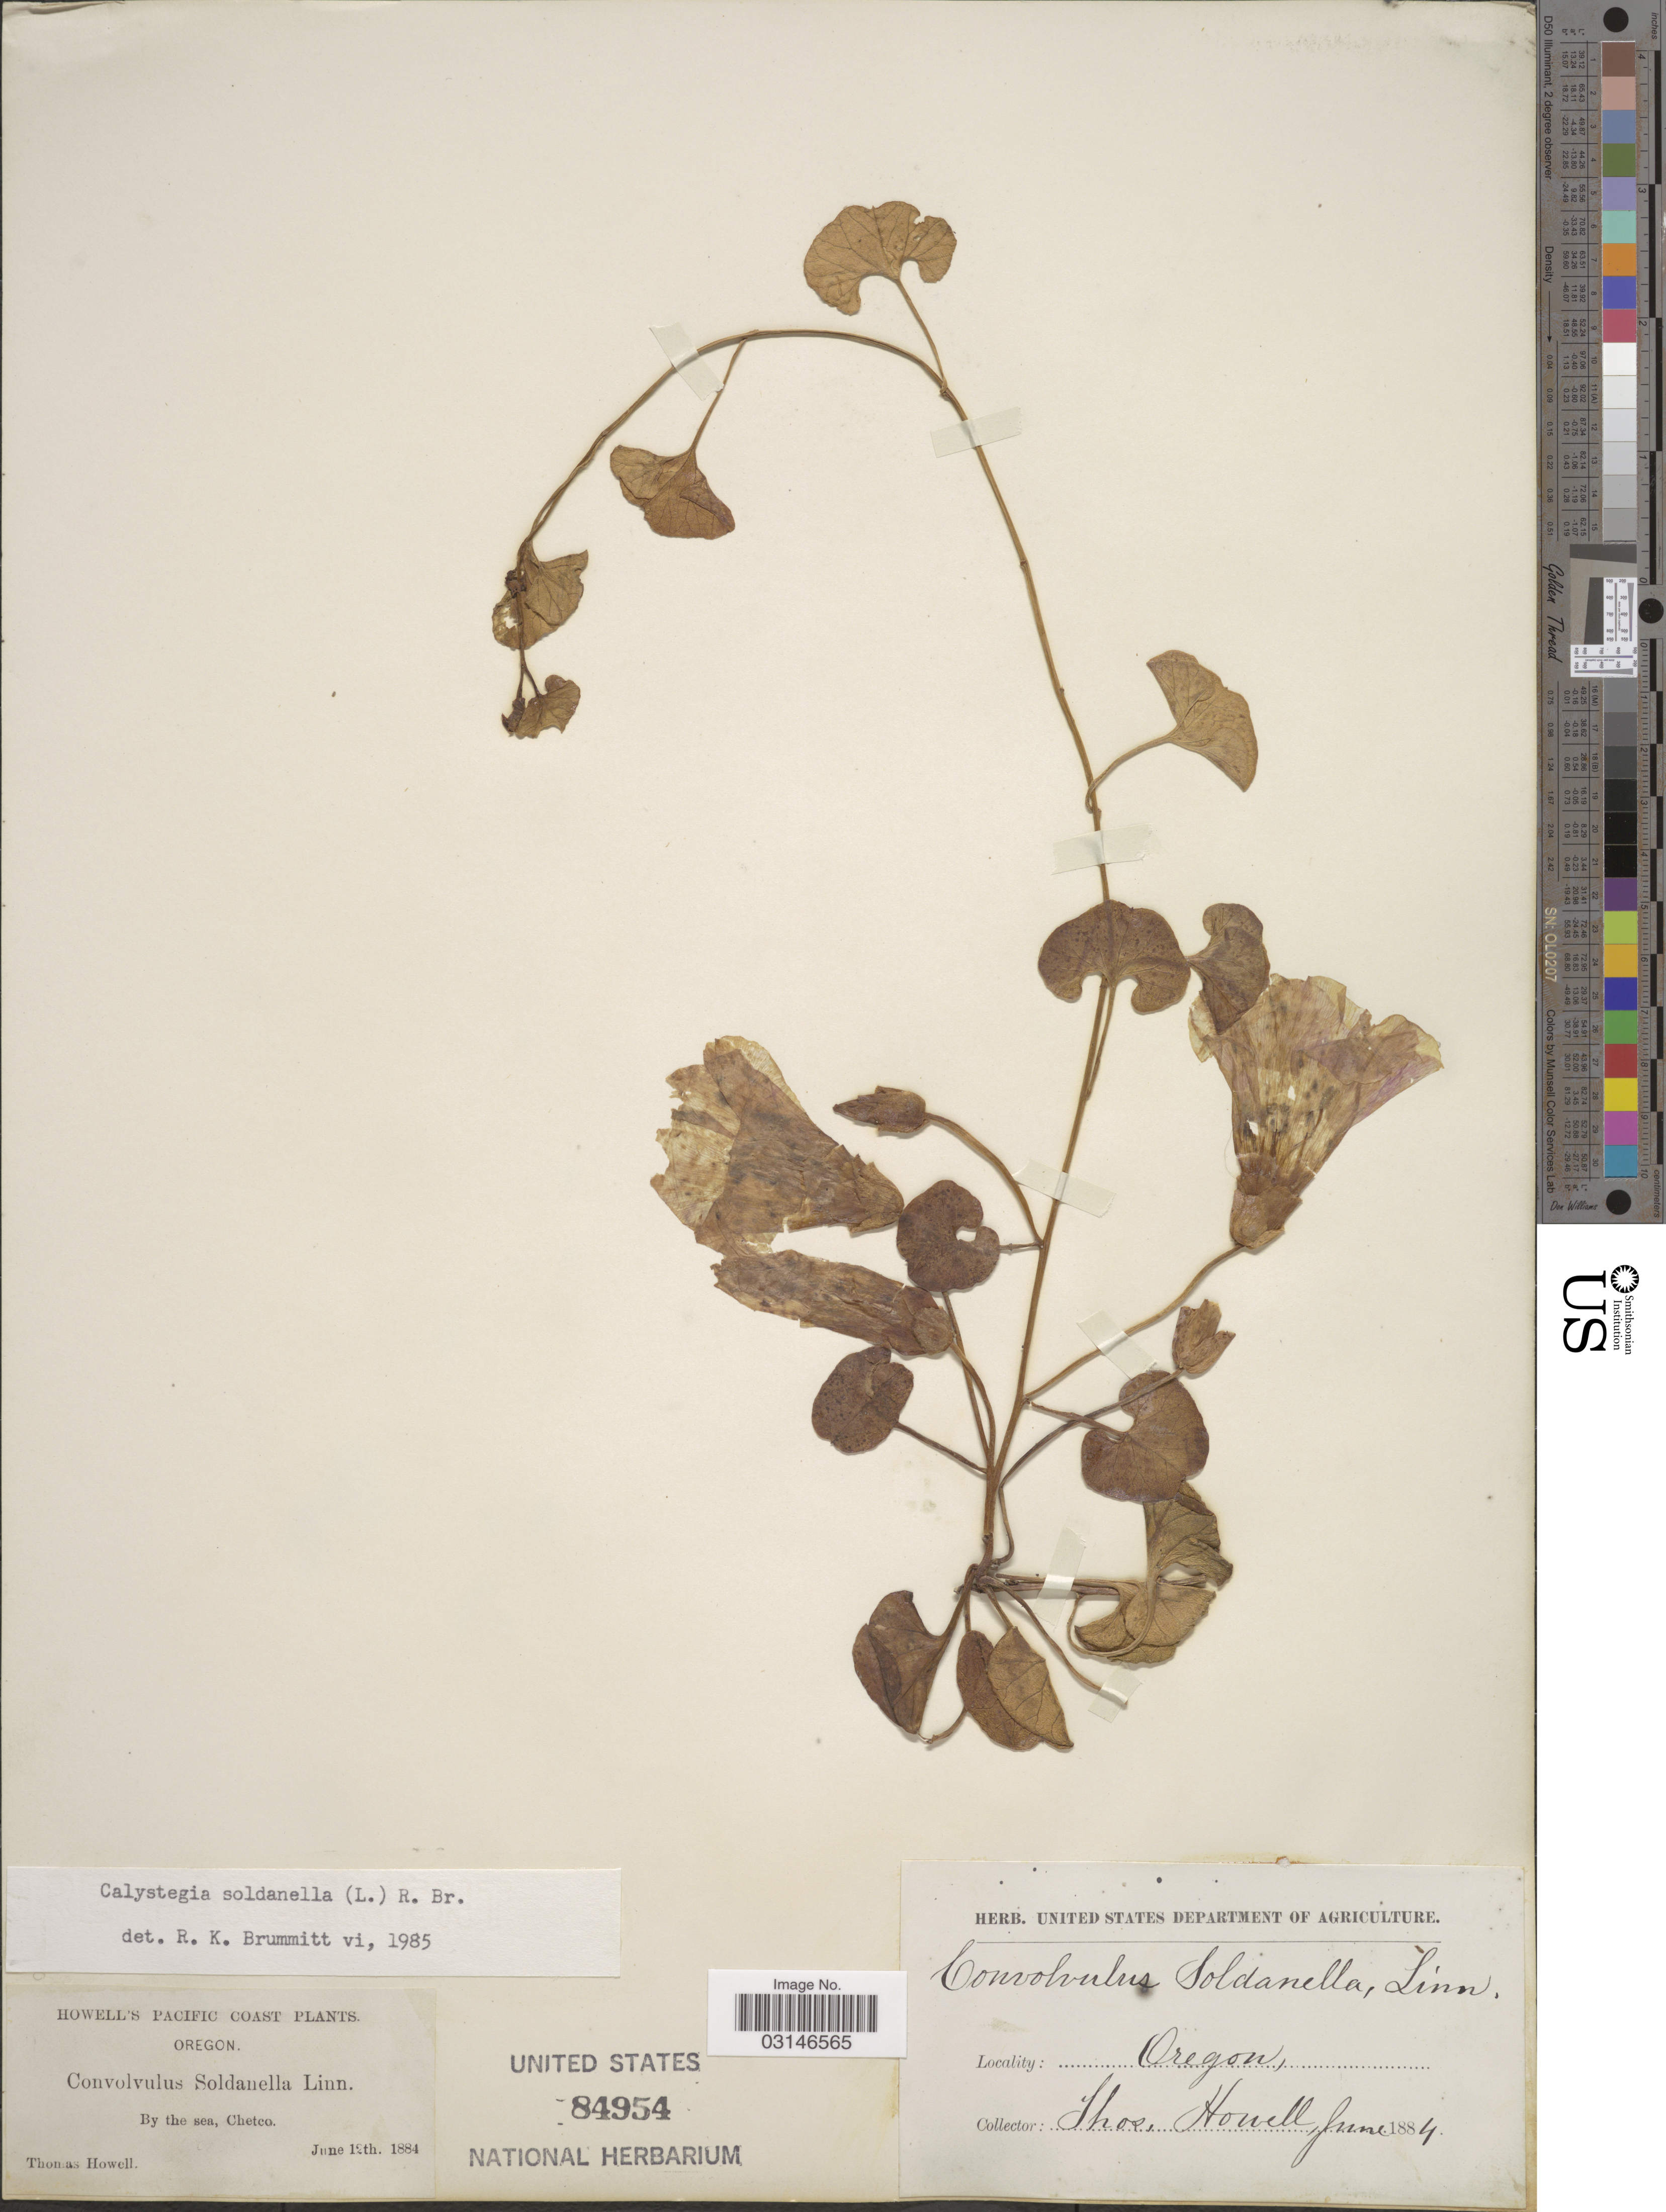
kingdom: Plantae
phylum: Tracheophyta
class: Magnoliopsida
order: Solanales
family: Convolvulaceae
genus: Calystegia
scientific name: Calystegia soldanella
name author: (L.) R. Br.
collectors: T. Howell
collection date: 1884-06-12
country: United States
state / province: Oregon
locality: Pacific Coast. By the sea, Chetco.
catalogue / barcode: US 84954